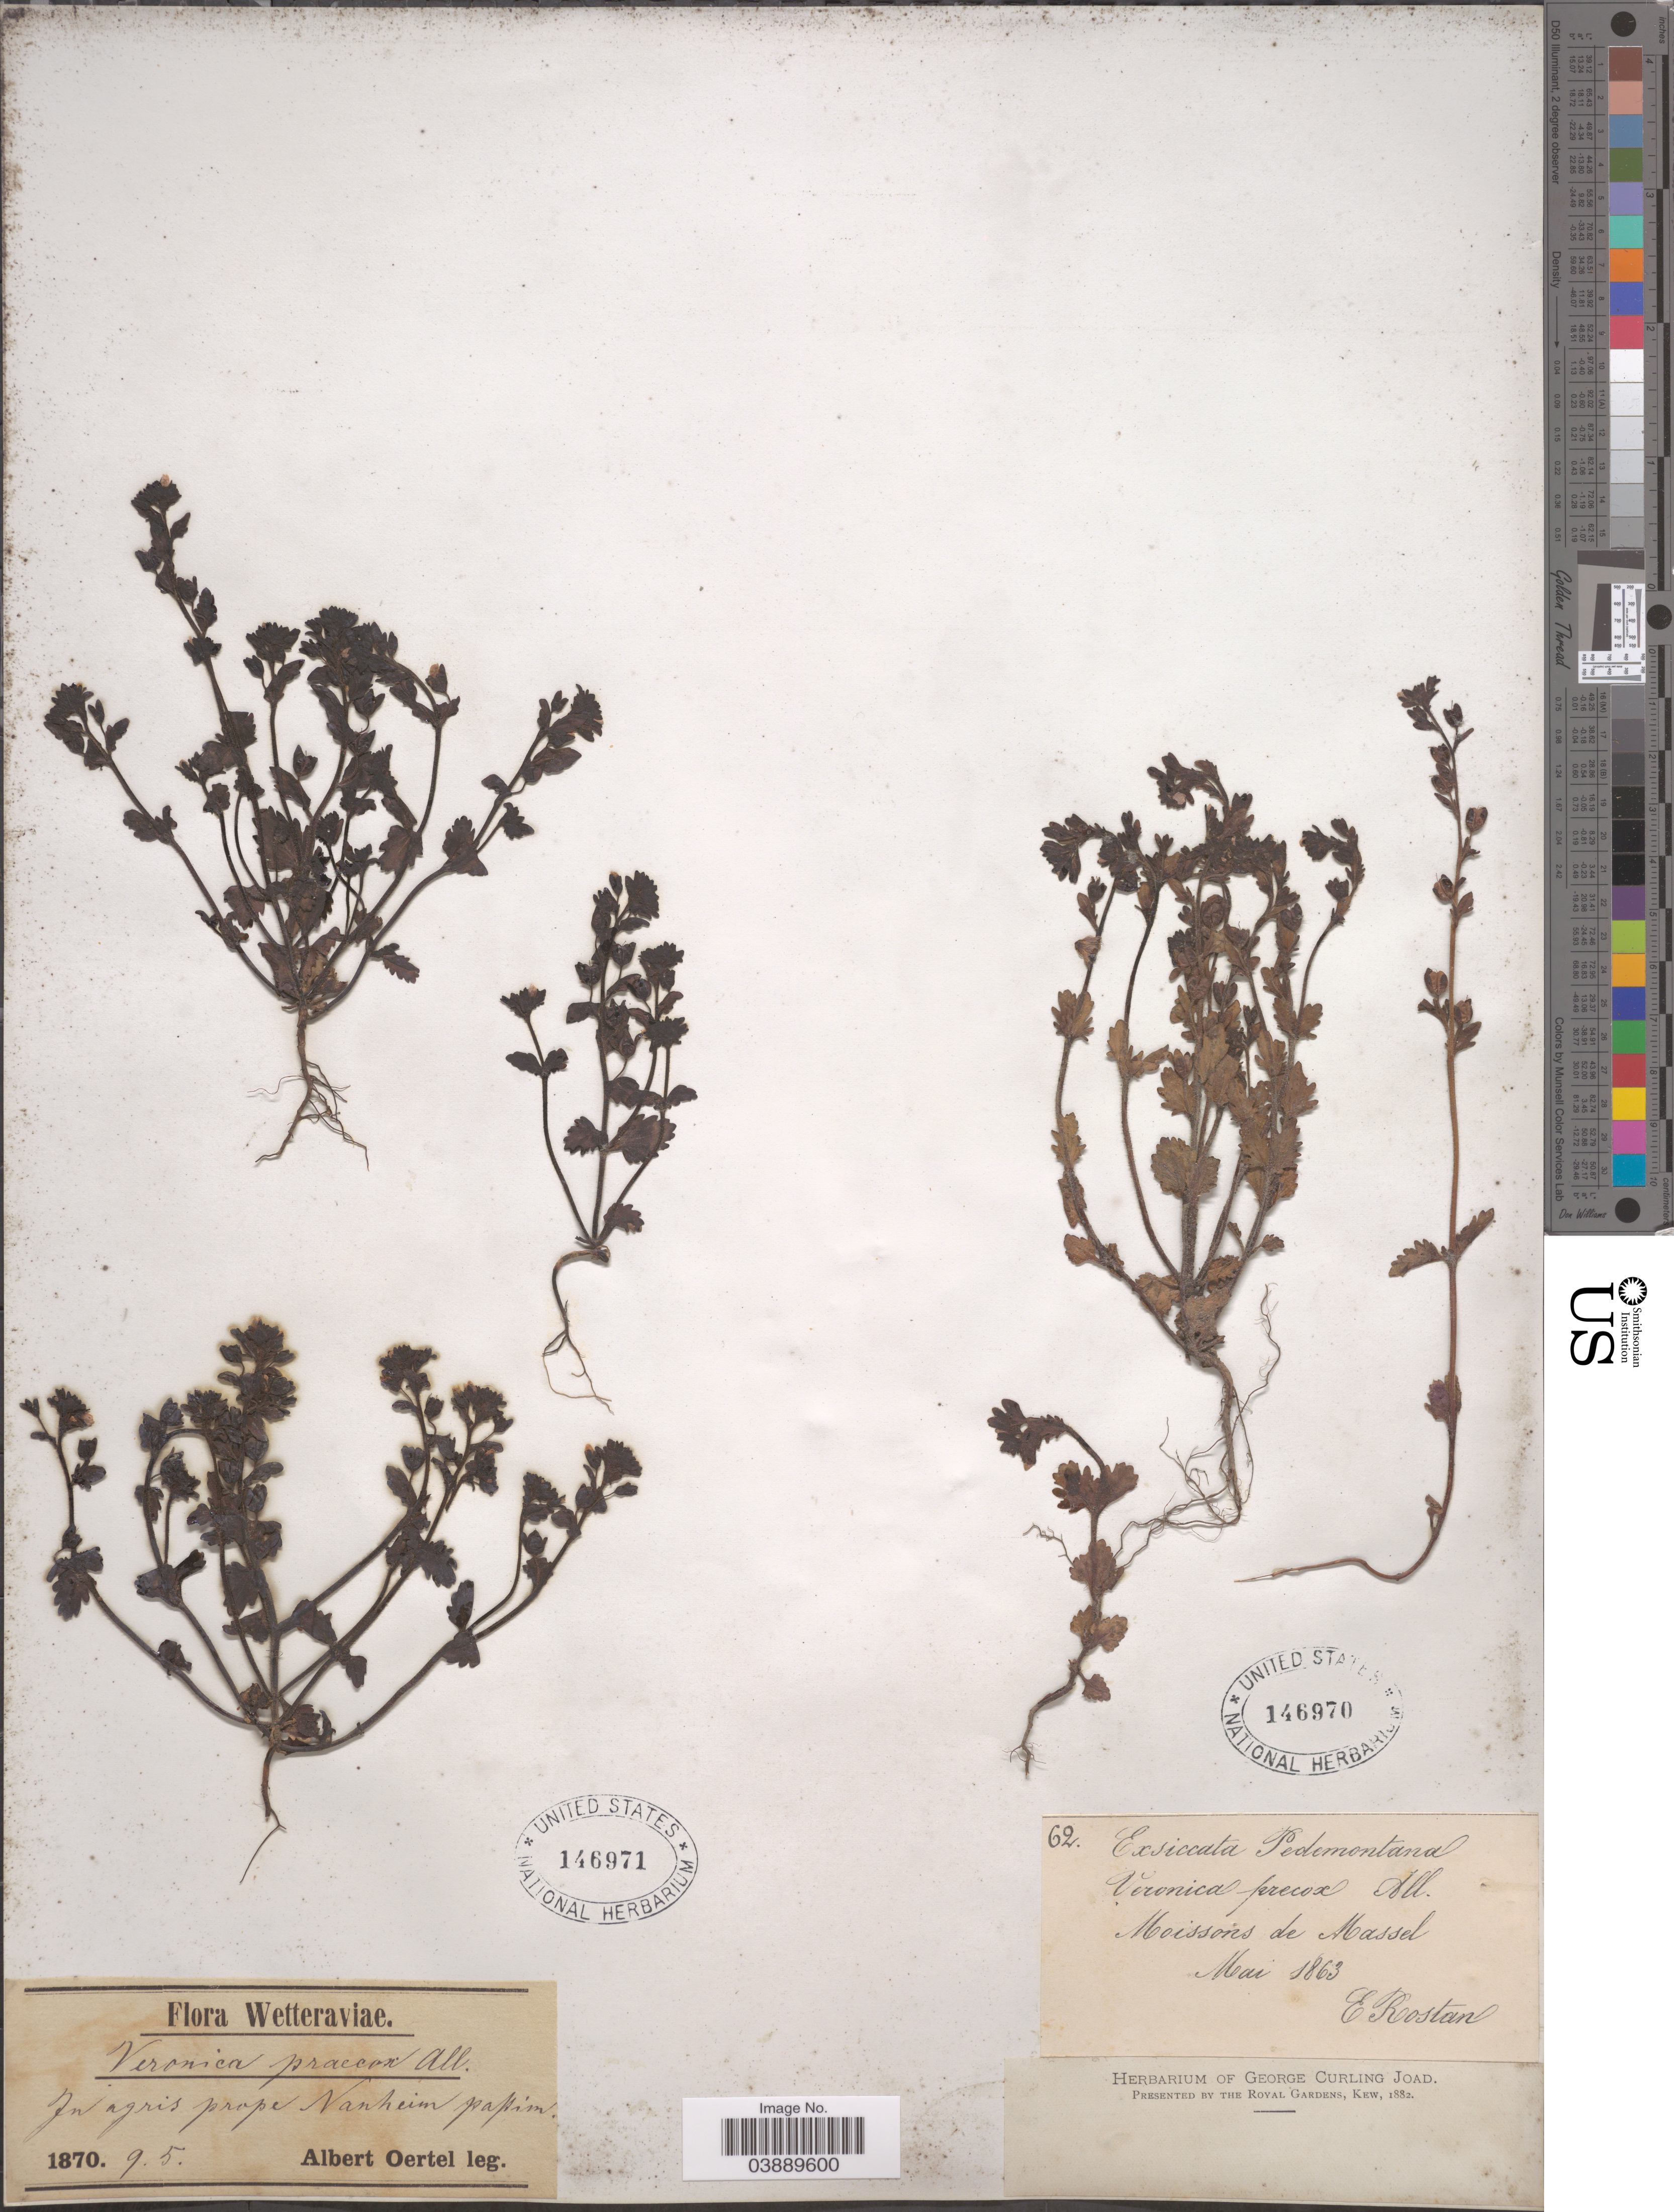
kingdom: Plantae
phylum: Tracheophyta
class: Magnoliopsida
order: Lamiales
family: Plantaginaceae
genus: Veronica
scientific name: Veronica praecox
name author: All.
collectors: A. Oertel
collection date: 1870-09-05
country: Germany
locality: Wetteraviae. In agris prope Nanheim papim.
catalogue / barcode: US 146971-2